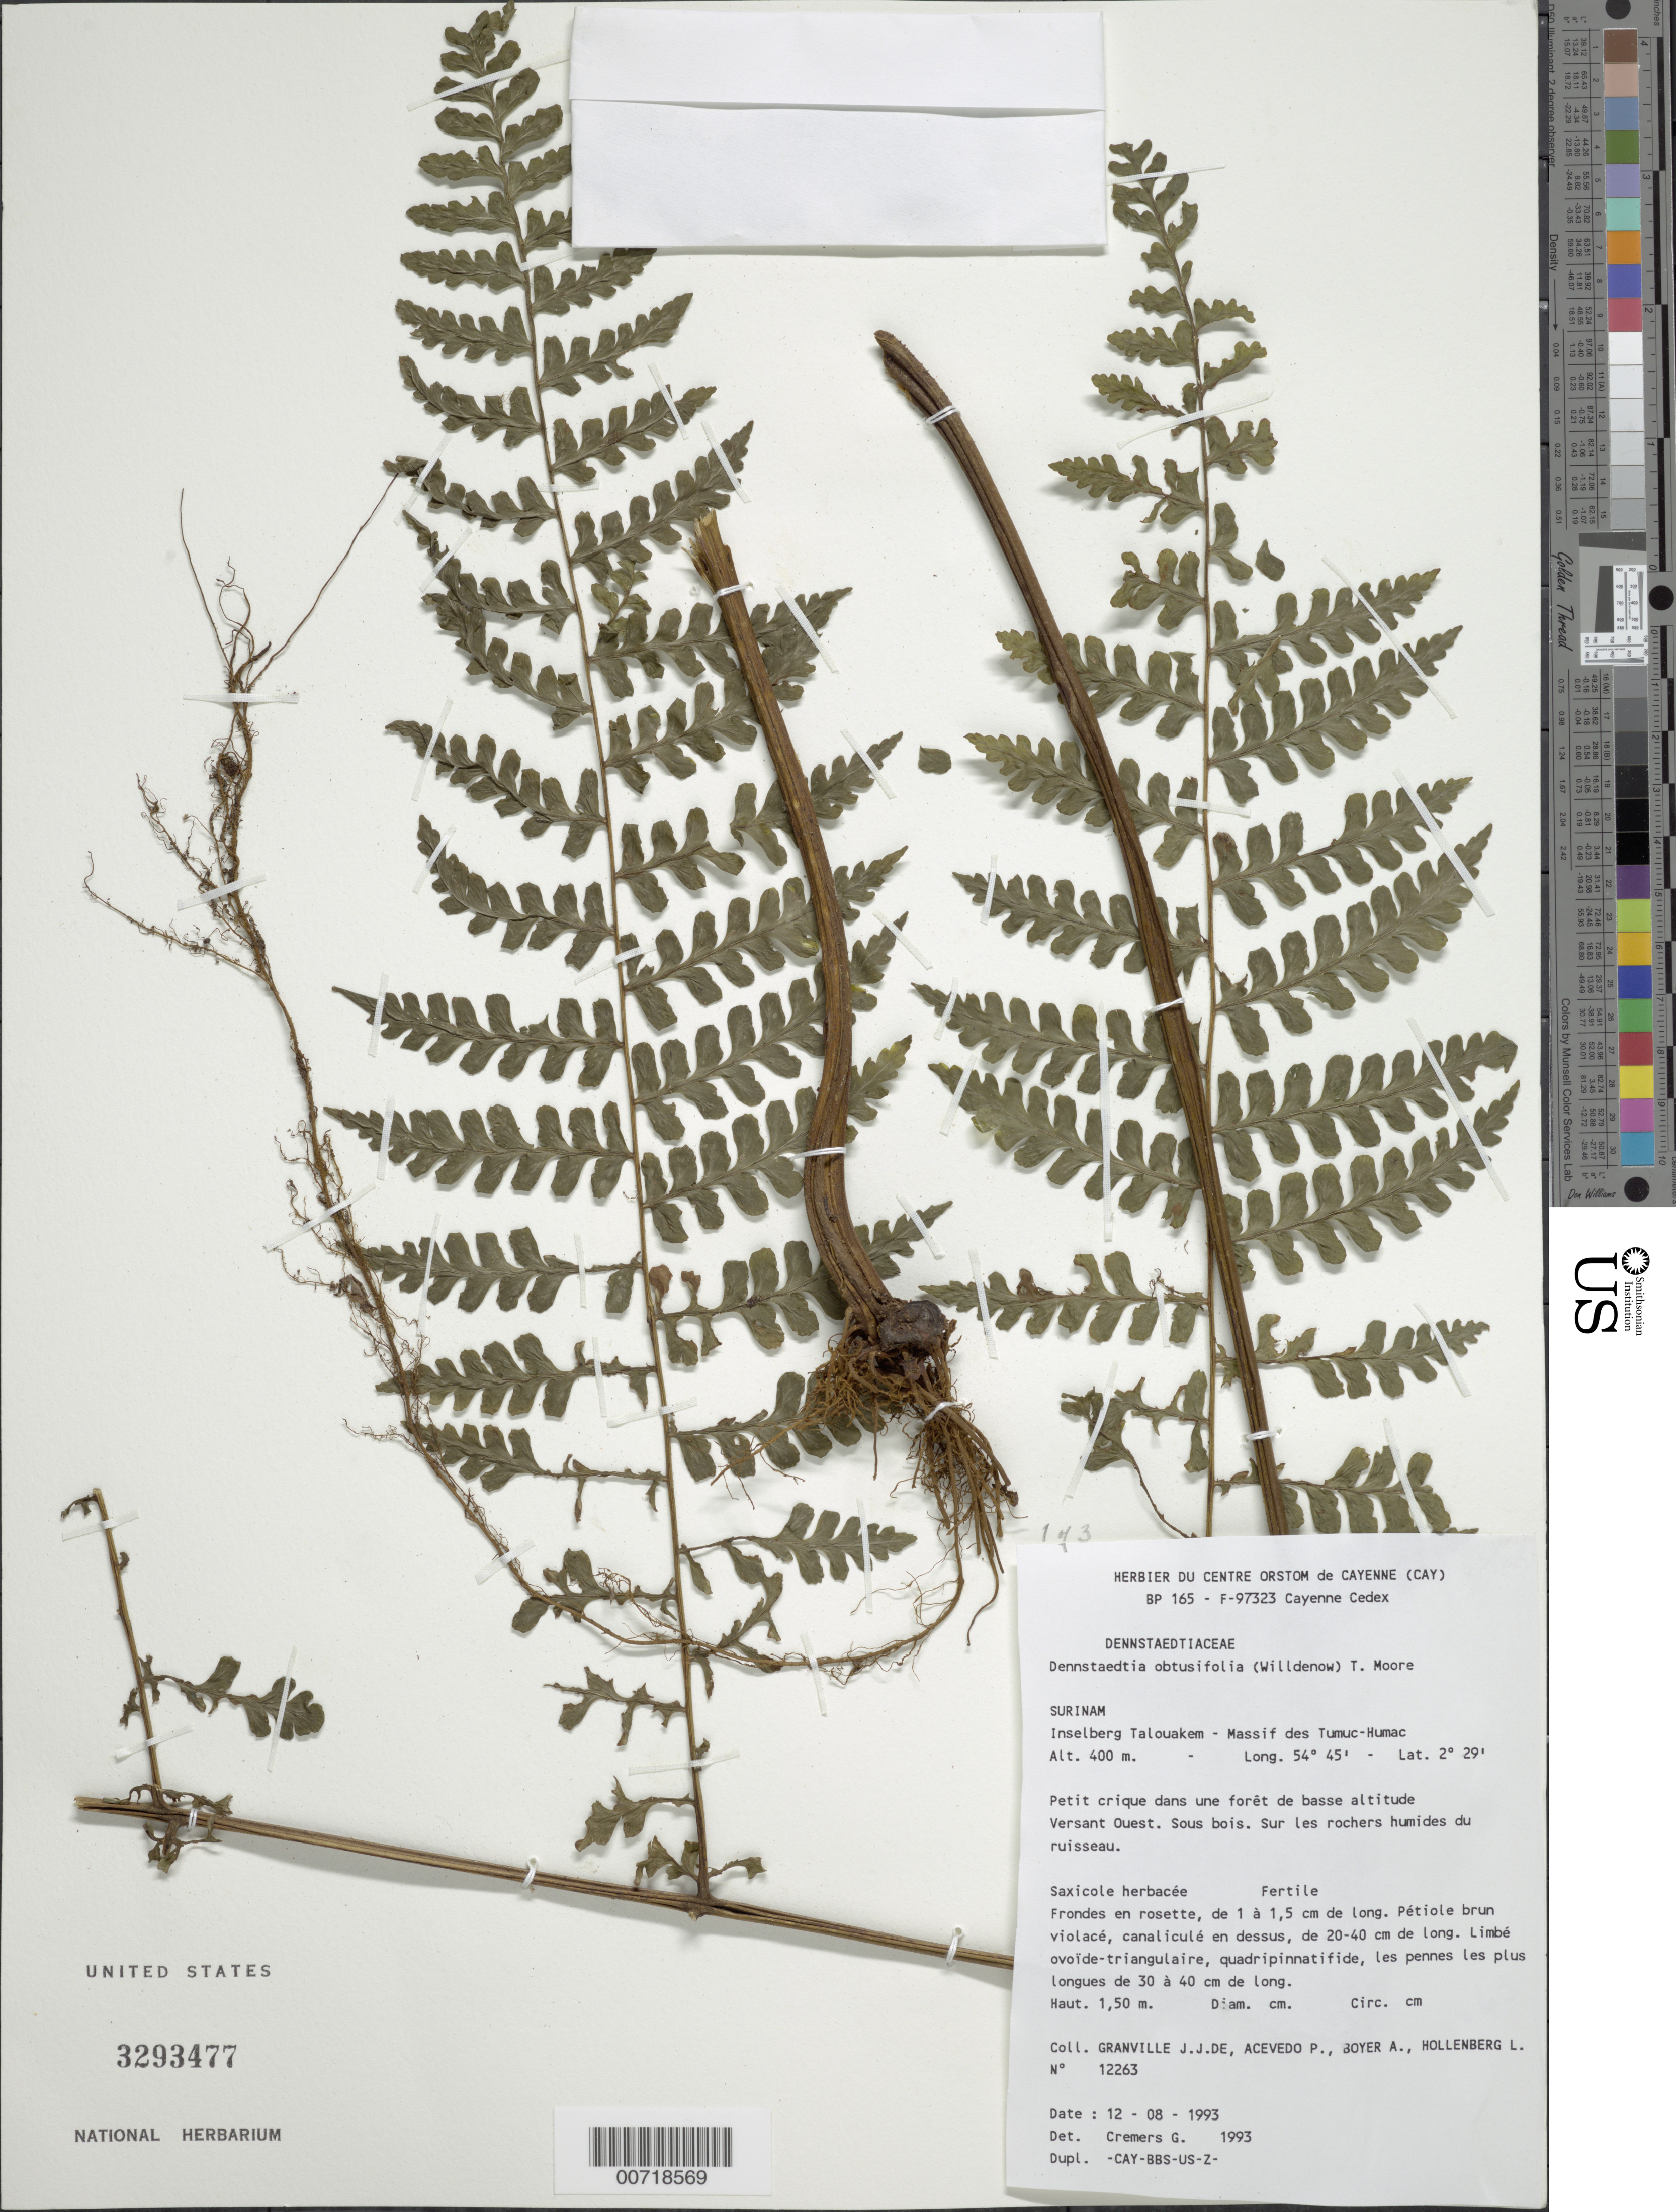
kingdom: Plantae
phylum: Tracheophyta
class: Polypodiopsida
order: Polypodiales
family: Dennstaedtiaceae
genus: Dennstaedtia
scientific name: Dennstaedtia dissecta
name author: (Sw.) T. Moore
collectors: J.-J. de Granville, P. Acevedo-Rodr., A. Boyer & L. Hollenberg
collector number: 12263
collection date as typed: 12-Aug-93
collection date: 1993-08-12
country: Suriname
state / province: Sipaliwini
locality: Inselberg Talouakem, Massif des Tumuc-Humac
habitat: Small creek, low forest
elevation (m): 400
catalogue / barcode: US 3293477